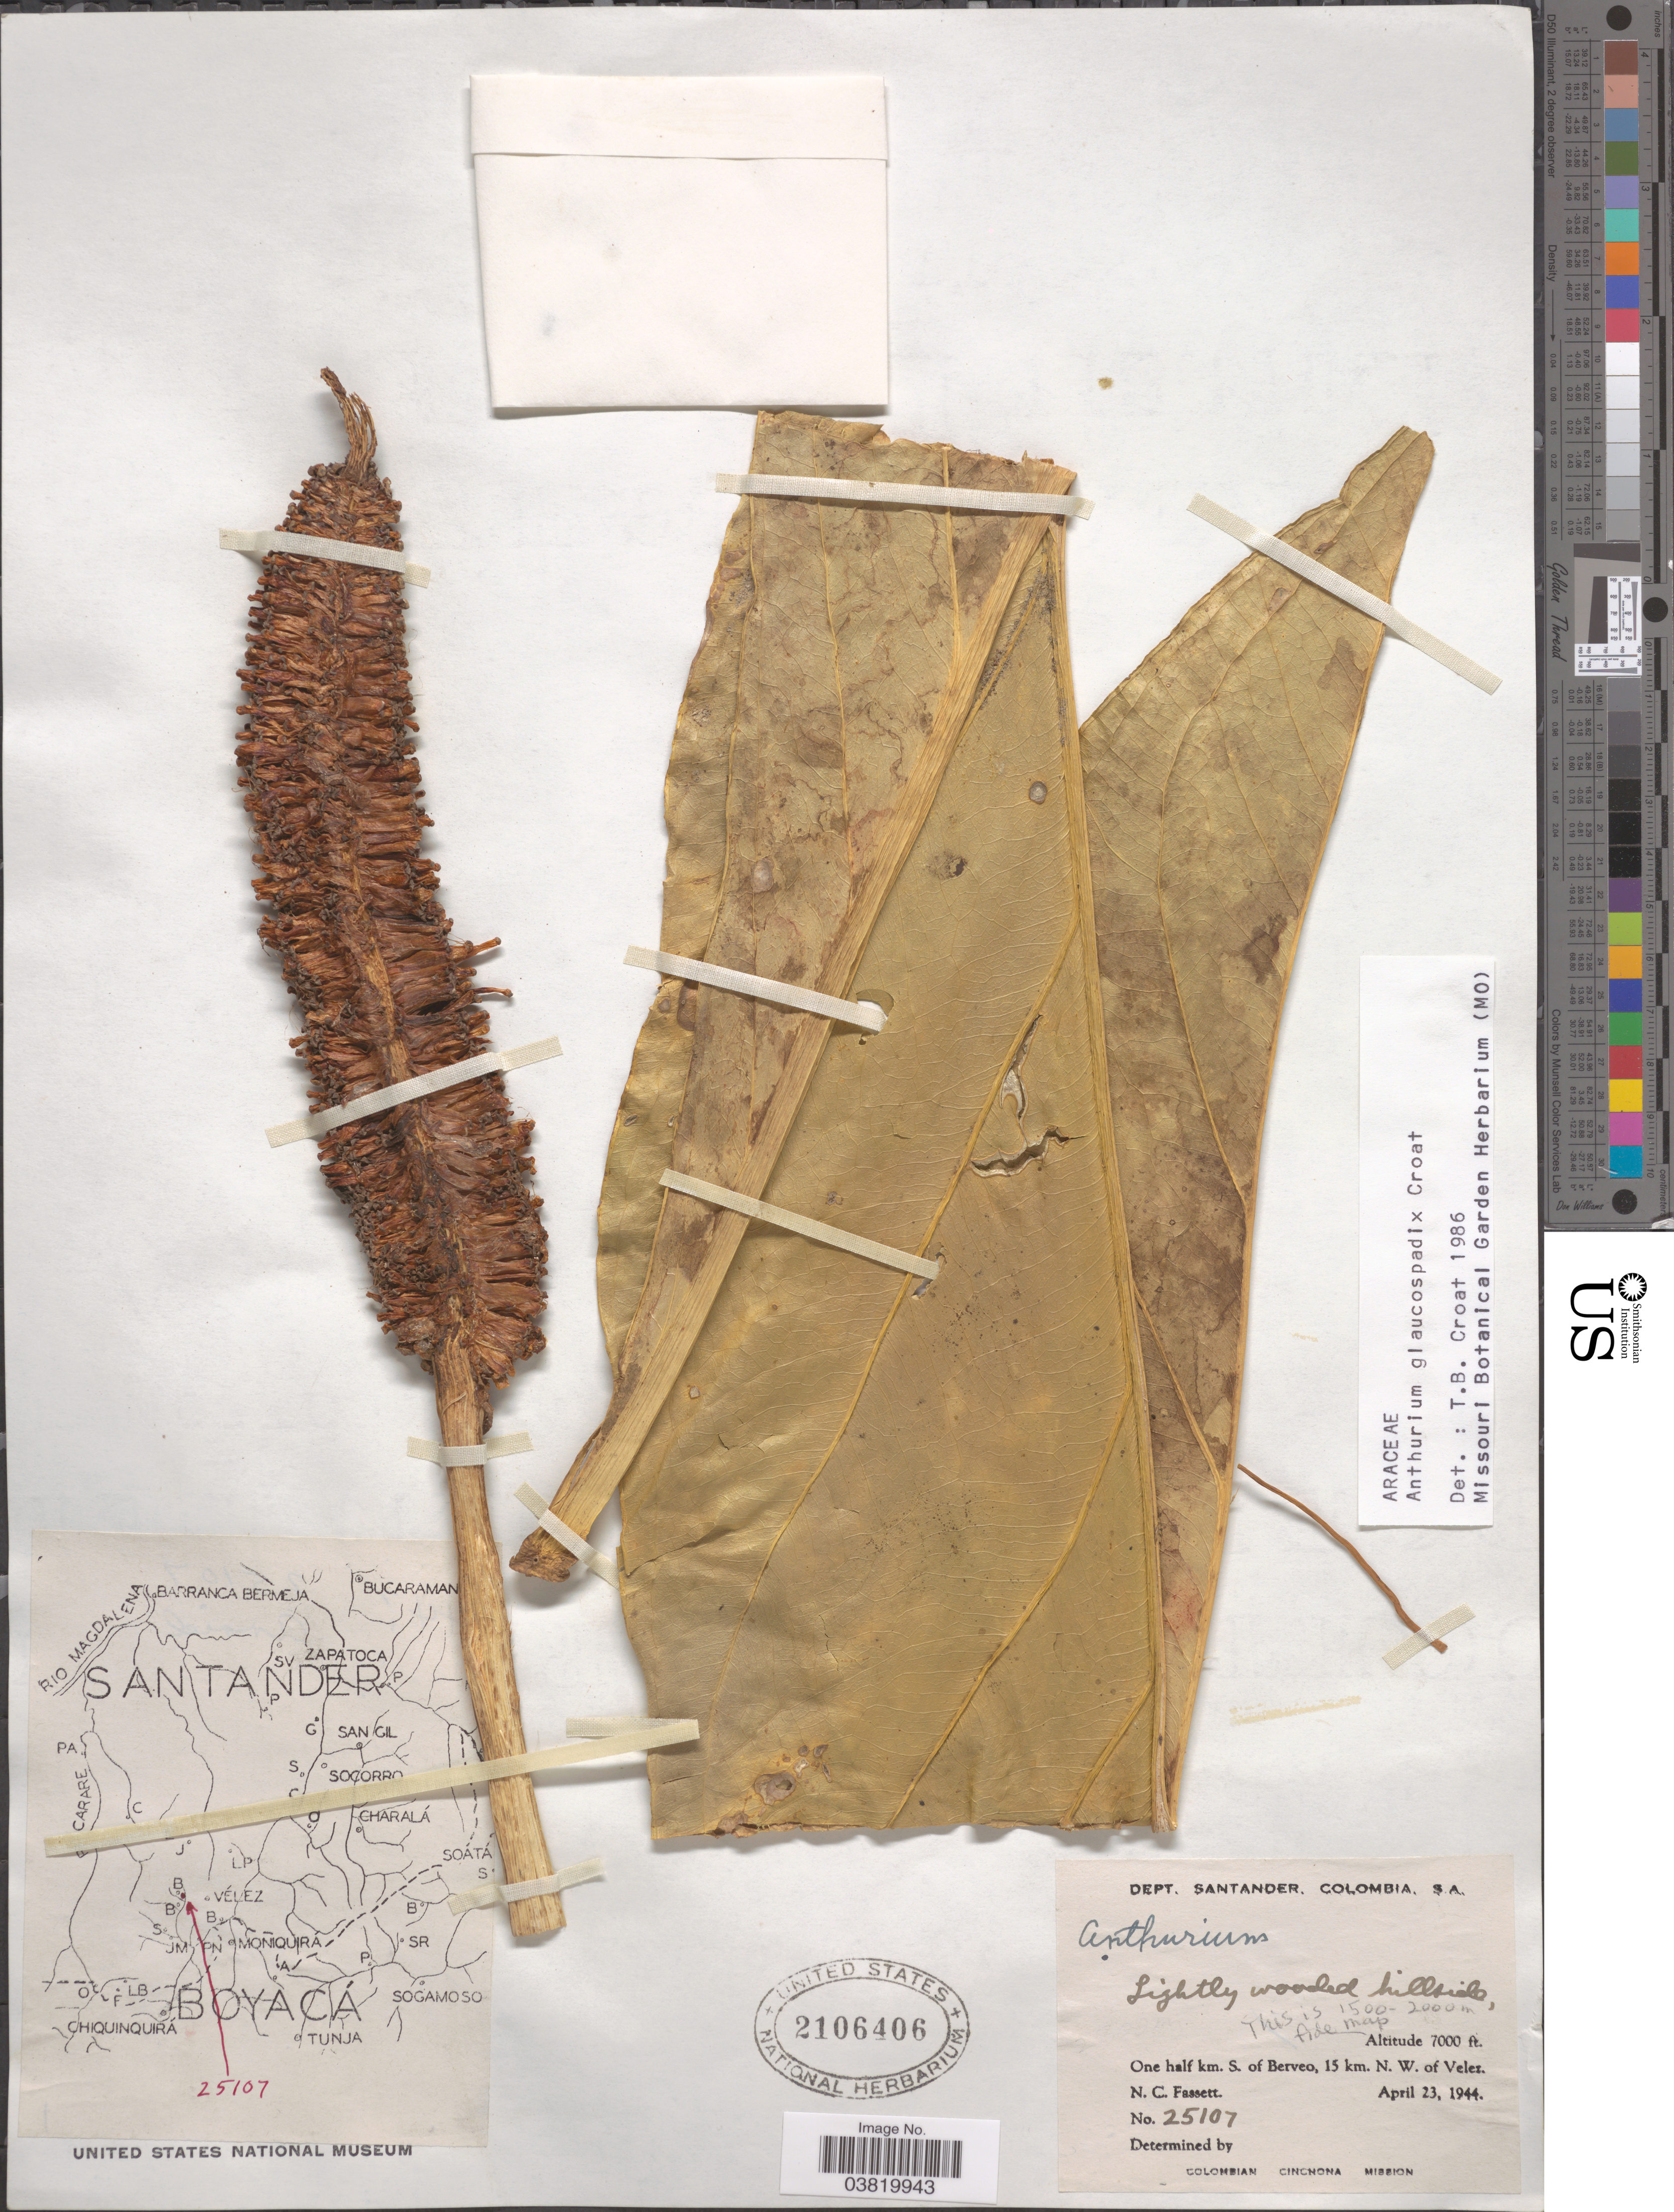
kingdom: Plantae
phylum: Tracheophyta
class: Liliopsida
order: Alismatales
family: Araceae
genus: Anthurium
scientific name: Anthurium glaucospadix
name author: Croat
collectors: N. C. Fassett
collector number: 25107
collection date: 1944-04-23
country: Colombia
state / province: Santander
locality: Dept. Santander. One half km. S. of Berveo, 15 km. N.W. of Velez.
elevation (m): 2134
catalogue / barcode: US 2106406